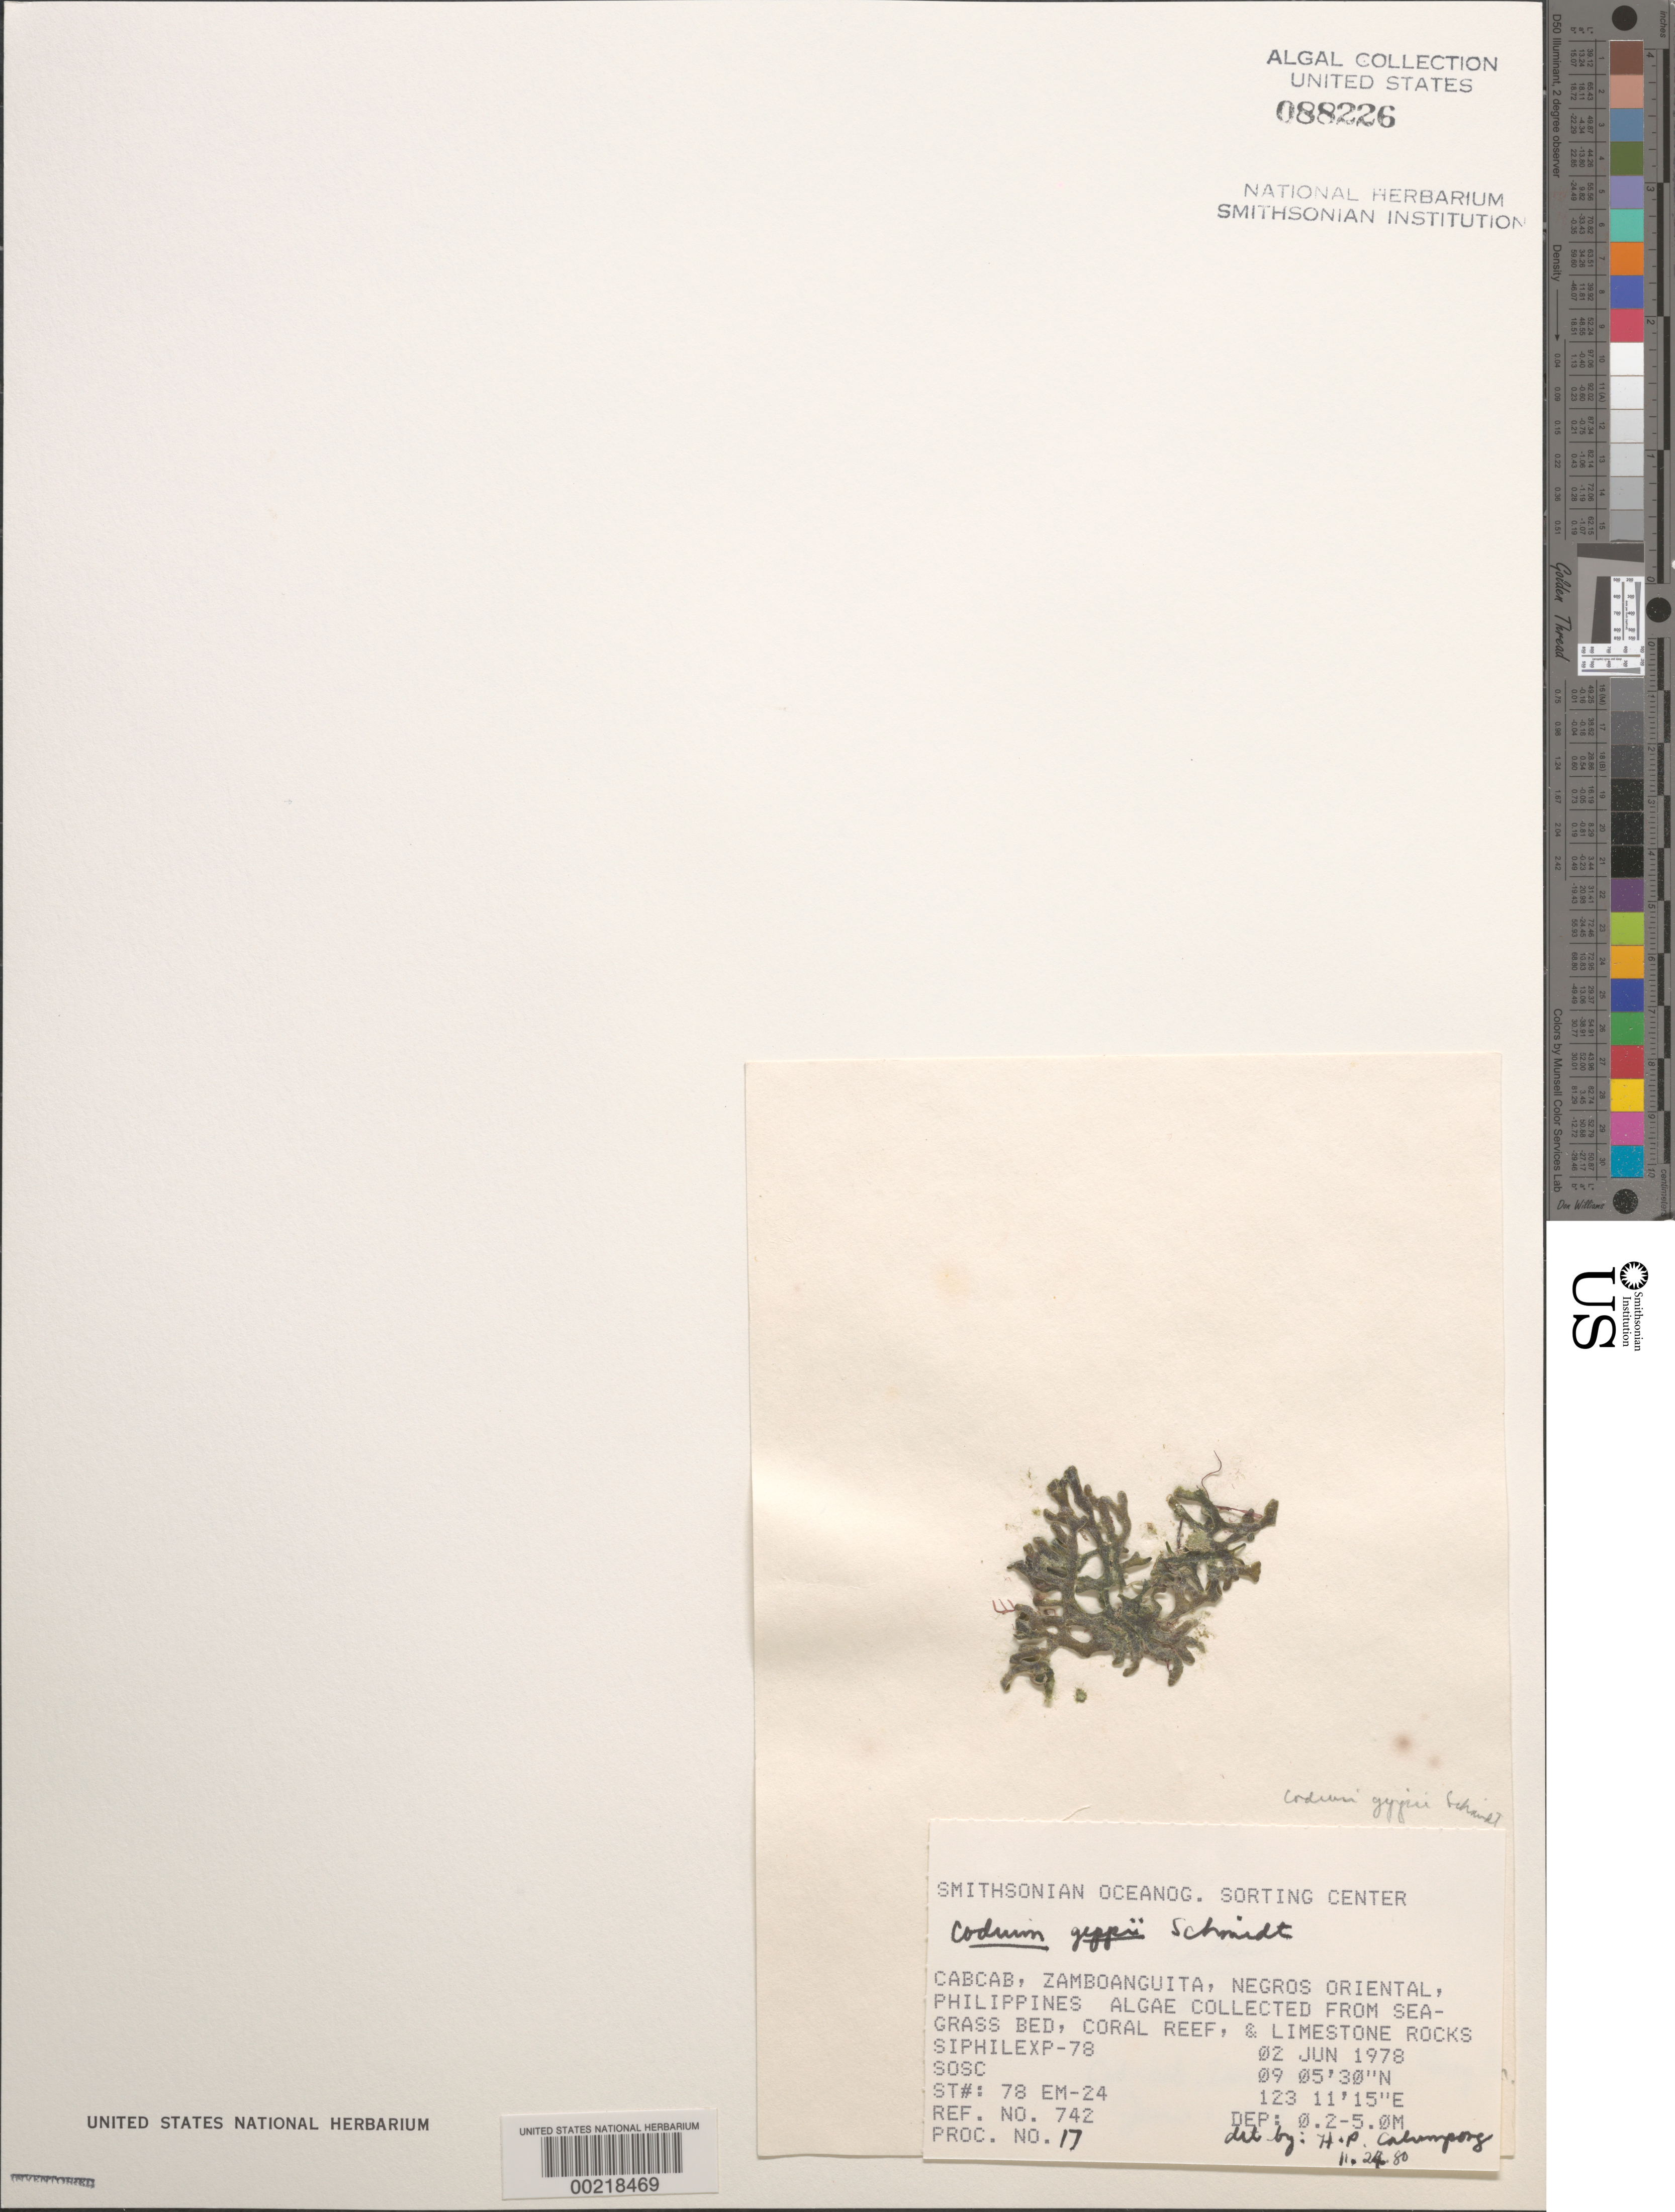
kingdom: Plantae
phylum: Chlorophyta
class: Ulvophyceae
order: Bryopsidales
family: Codiaceae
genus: Codium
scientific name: Codium geppii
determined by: Calumpong, H. P.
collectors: SOSC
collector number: Station 78 Em-24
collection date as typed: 02 Jun 1978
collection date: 1978-06-02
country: Philippines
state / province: Central Visayas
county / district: Negros Oriental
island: Negros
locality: Cabcab, Zamboanguita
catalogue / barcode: US 88226